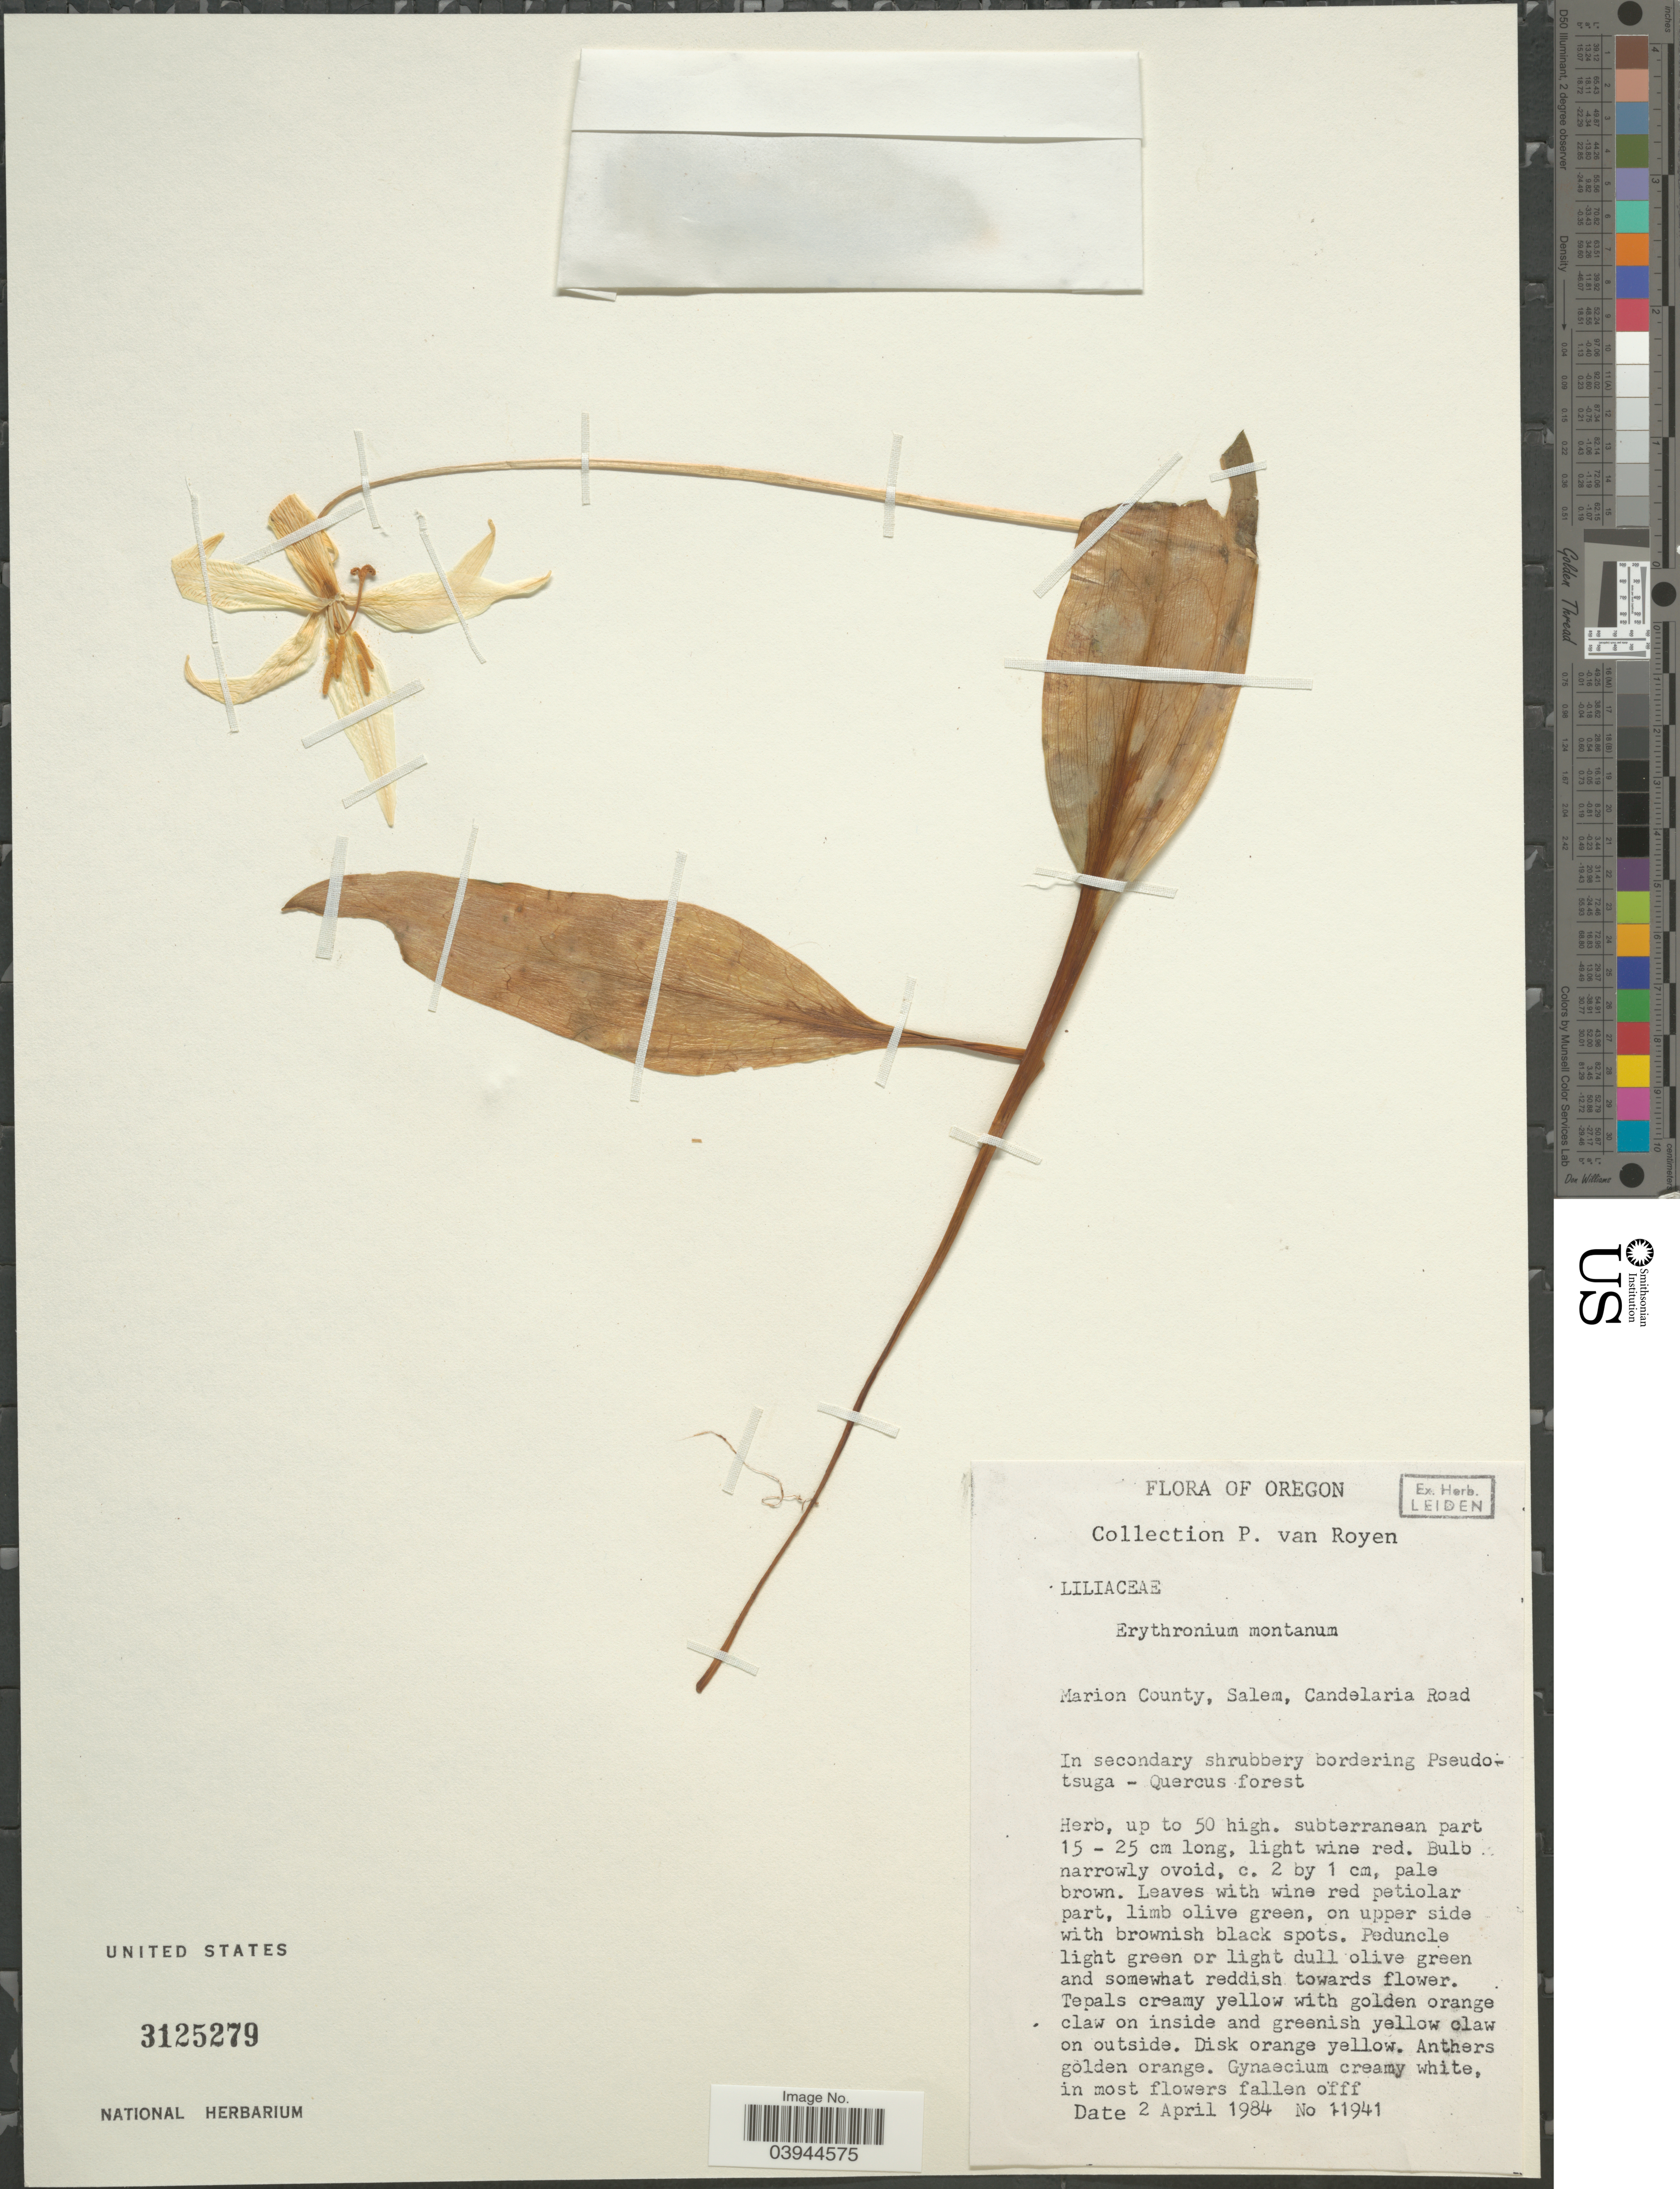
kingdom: Plantae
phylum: Tracheophyta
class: Liliopsida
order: Liliales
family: Liliaceae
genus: Erythronium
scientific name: Erythronium montanum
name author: S. Watson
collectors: P. van Royen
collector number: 11941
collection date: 1984-04-02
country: United States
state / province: Oregon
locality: Marion County, Salem, Candelaria Road.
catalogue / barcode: US 3125279